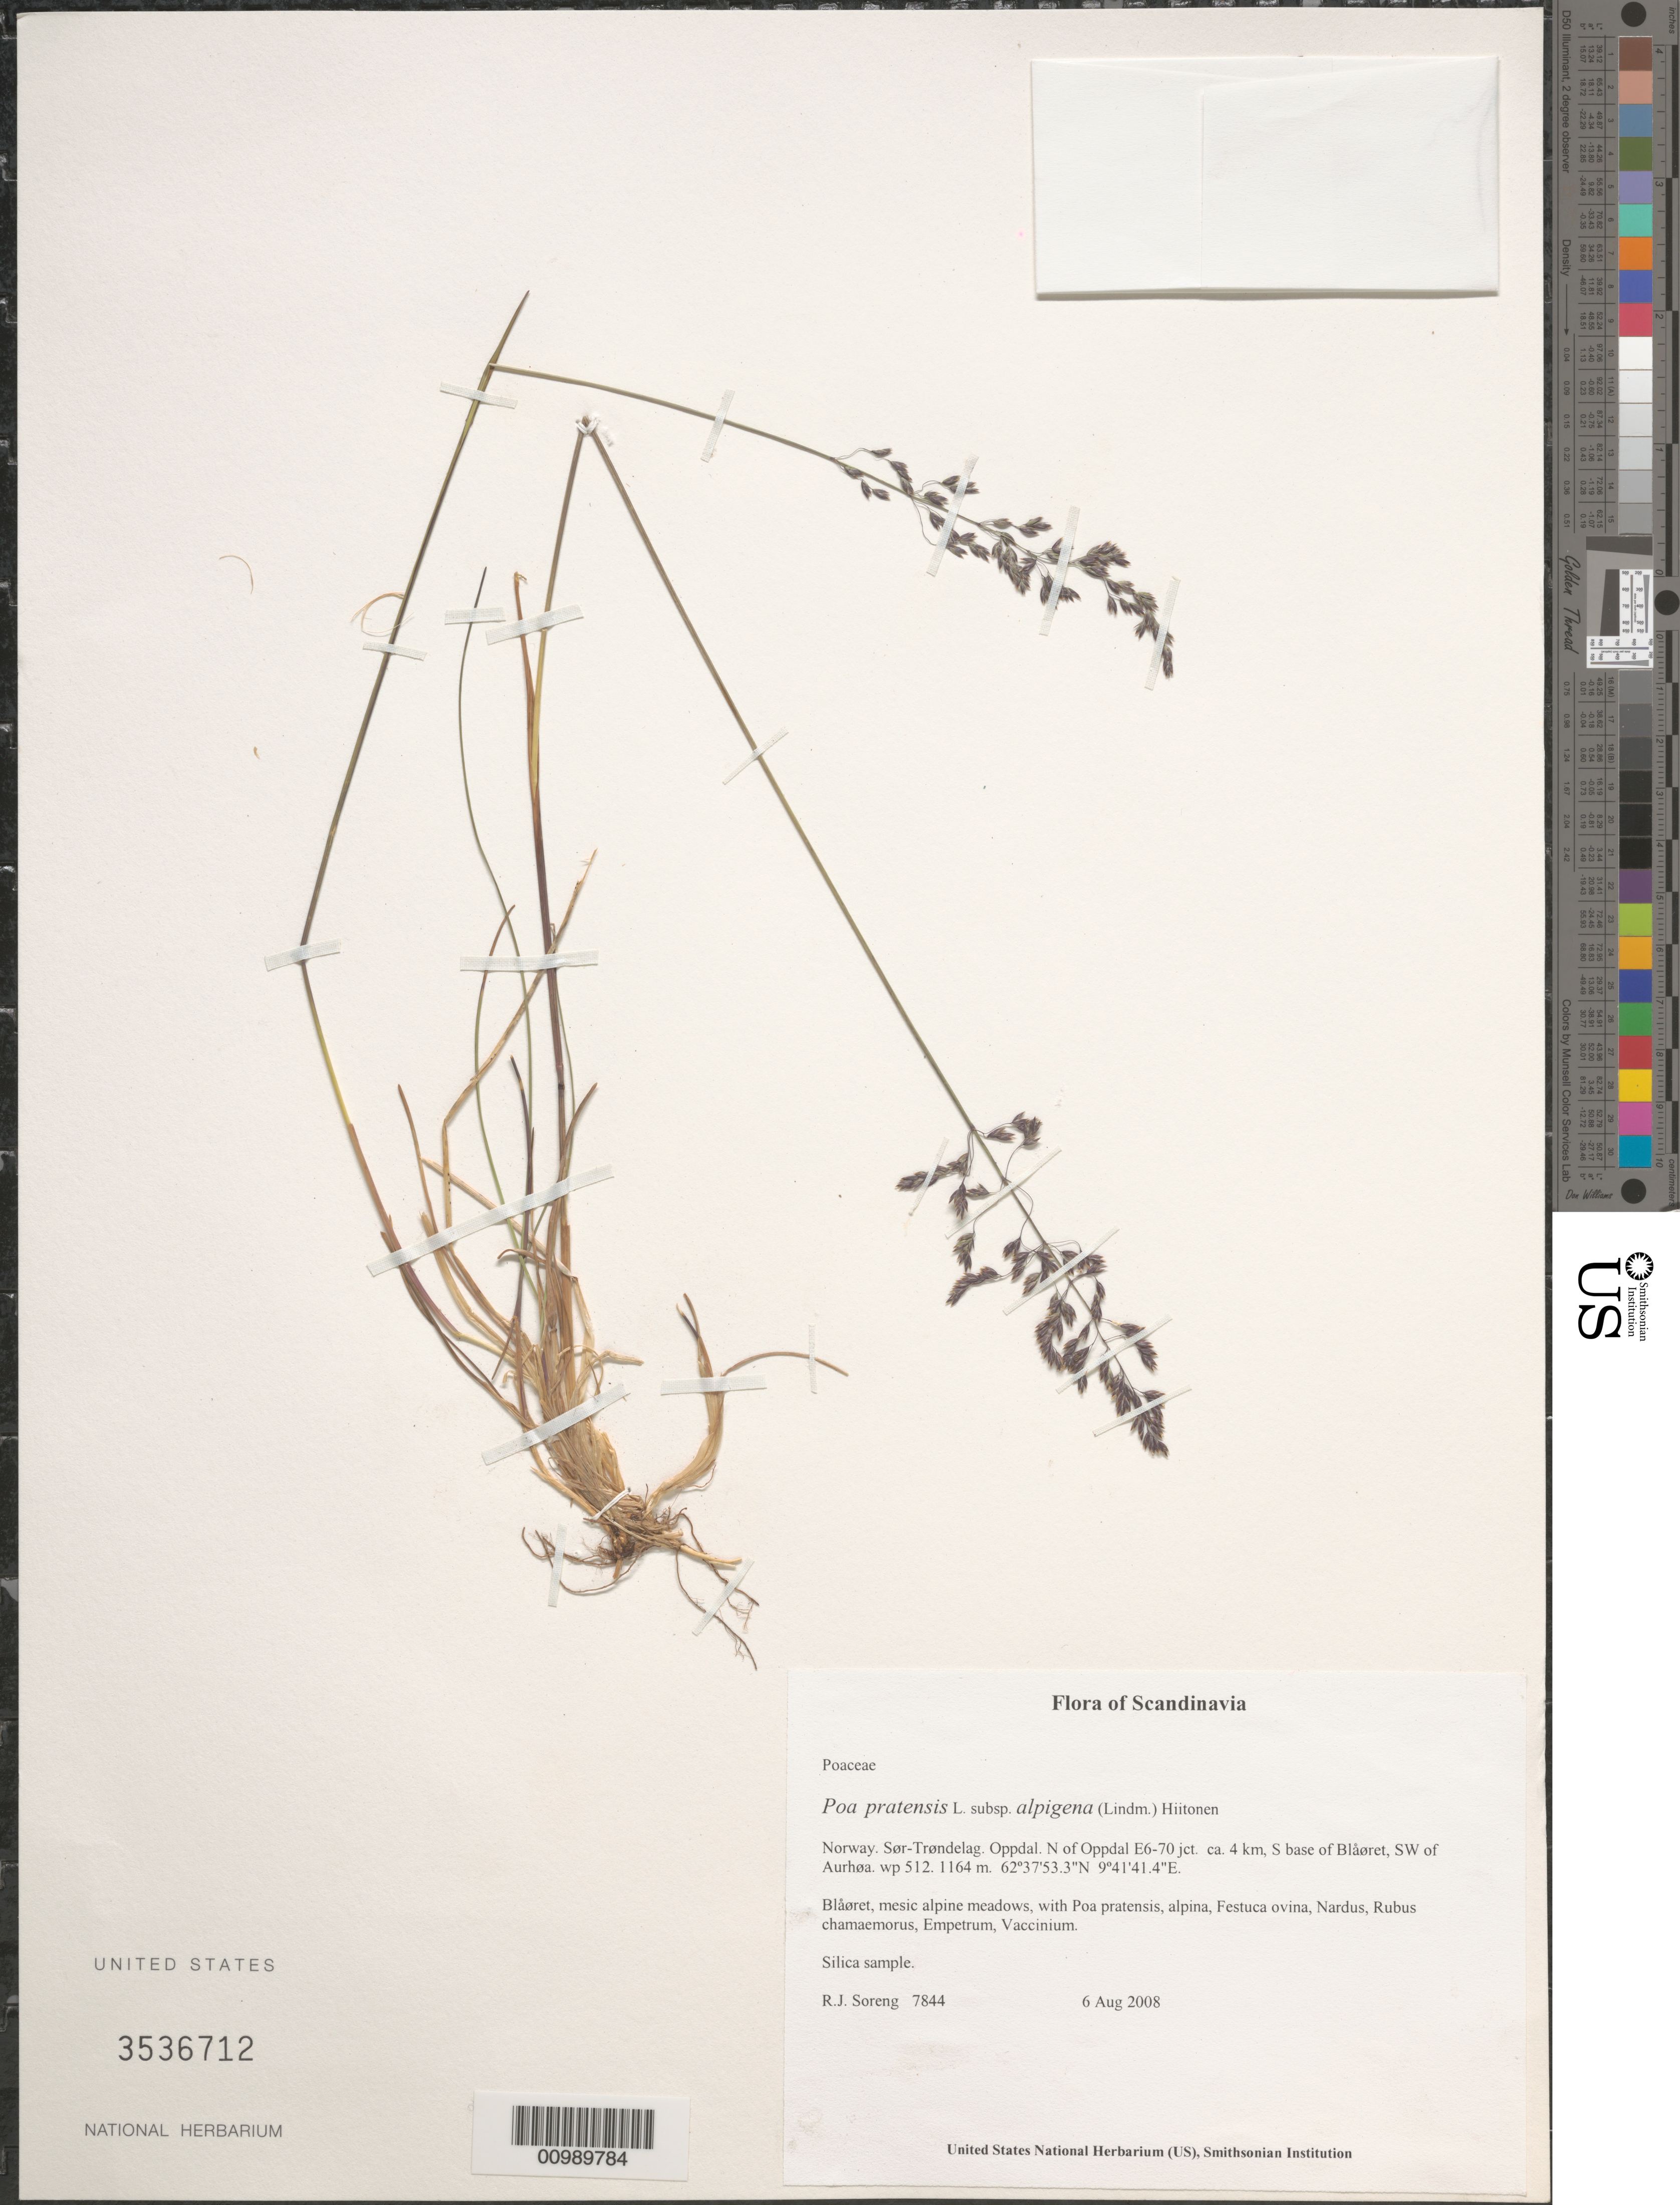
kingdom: Plantae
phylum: Tracheophyta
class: Liliopsida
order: Poales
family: Poaceae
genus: Poa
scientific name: Poa pratensis subsp. alpigena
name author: (Lindm.) Hiitonen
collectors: R. J. Soreng & N. L. Soreng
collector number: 7844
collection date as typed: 06 Aug 2008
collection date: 2008-08-06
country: Norway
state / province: Trøndelag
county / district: Oppdal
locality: N of Oppdal E6-70 jct. ca. 4 km, S base of Blåøret, SW of Aurhøa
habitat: Blåøret, mesic alpine meadows, with Poa pratensis, alpina, Festuca ovina, Nardus, Rubus chamaemorus, Empetrum, Vaccinium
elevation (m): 1164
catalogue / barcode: US 3536712